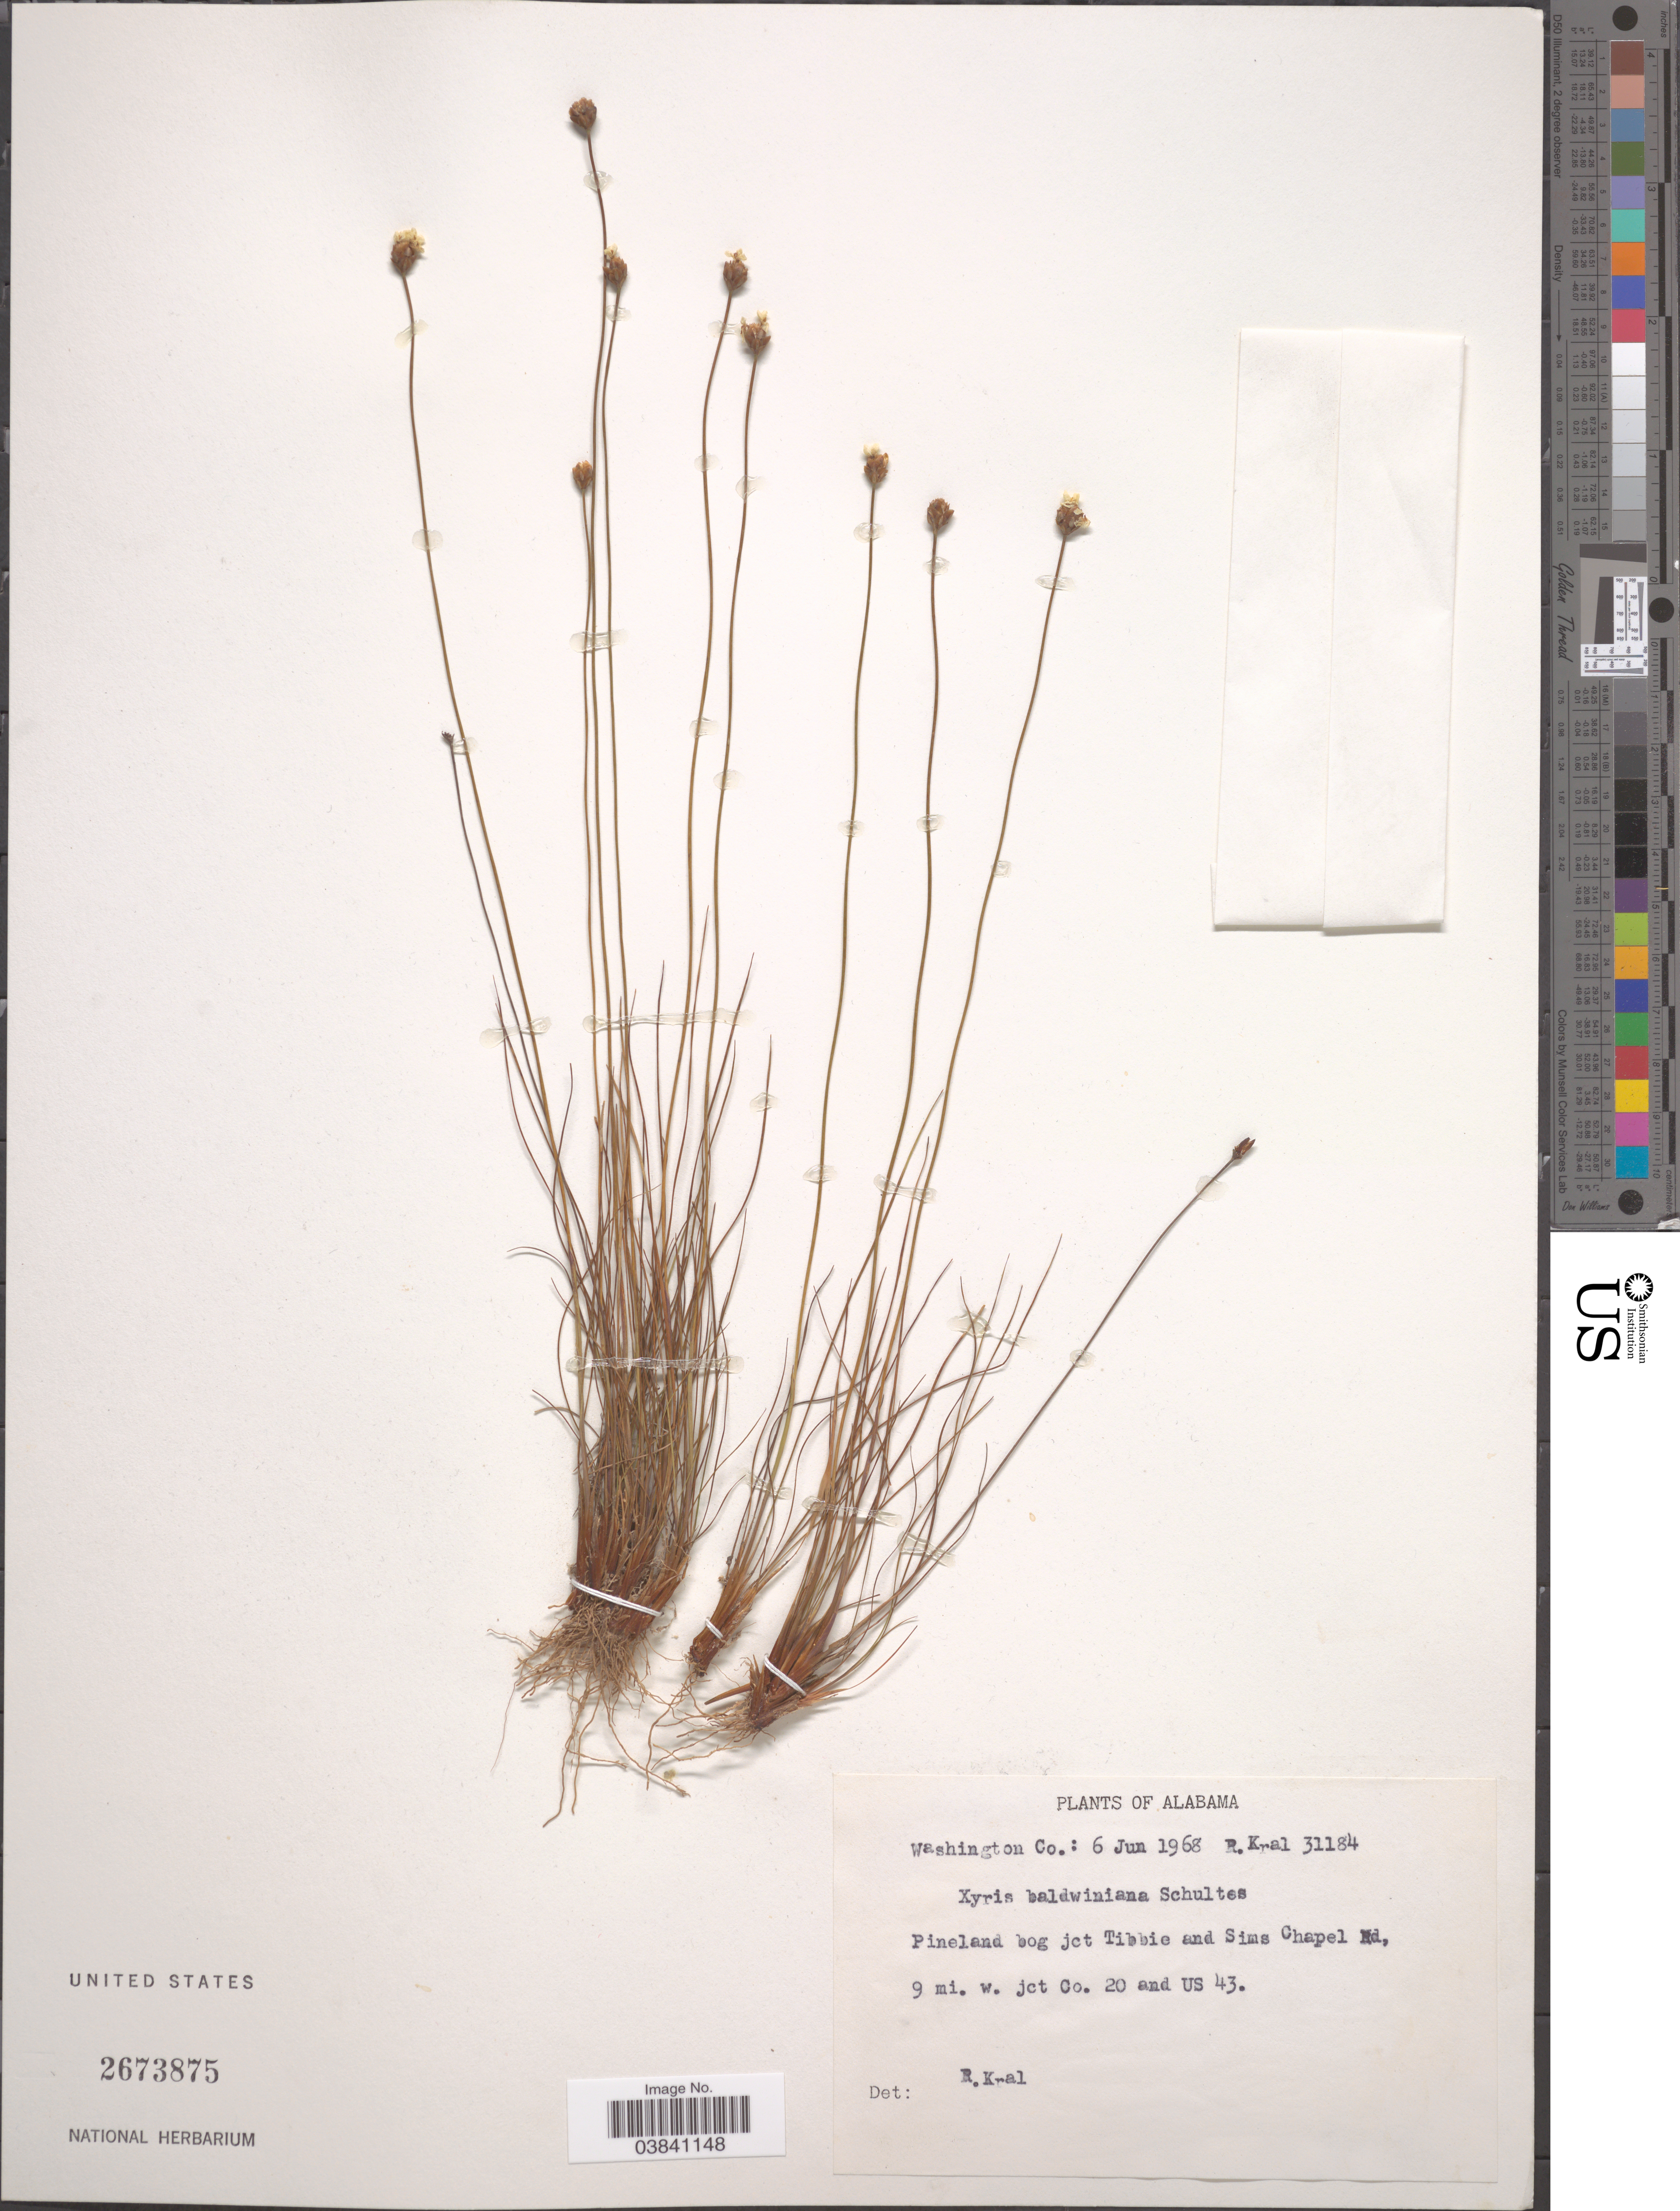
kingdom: Plantae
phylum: Tracheophyta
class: Liliopsida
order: Poales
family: Xyridaceae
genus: Xyris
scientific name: Xyris baldwiniana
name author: Schult.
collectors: R. Kral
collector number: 31184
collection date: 1968-06-06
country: United States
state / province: Alabama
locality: Washington Co.: Pineland bog jct Tibbie and Sims Chapel Rd, 9 mi. w. jct Co. 20 and US 43.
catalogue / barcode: US 2673875